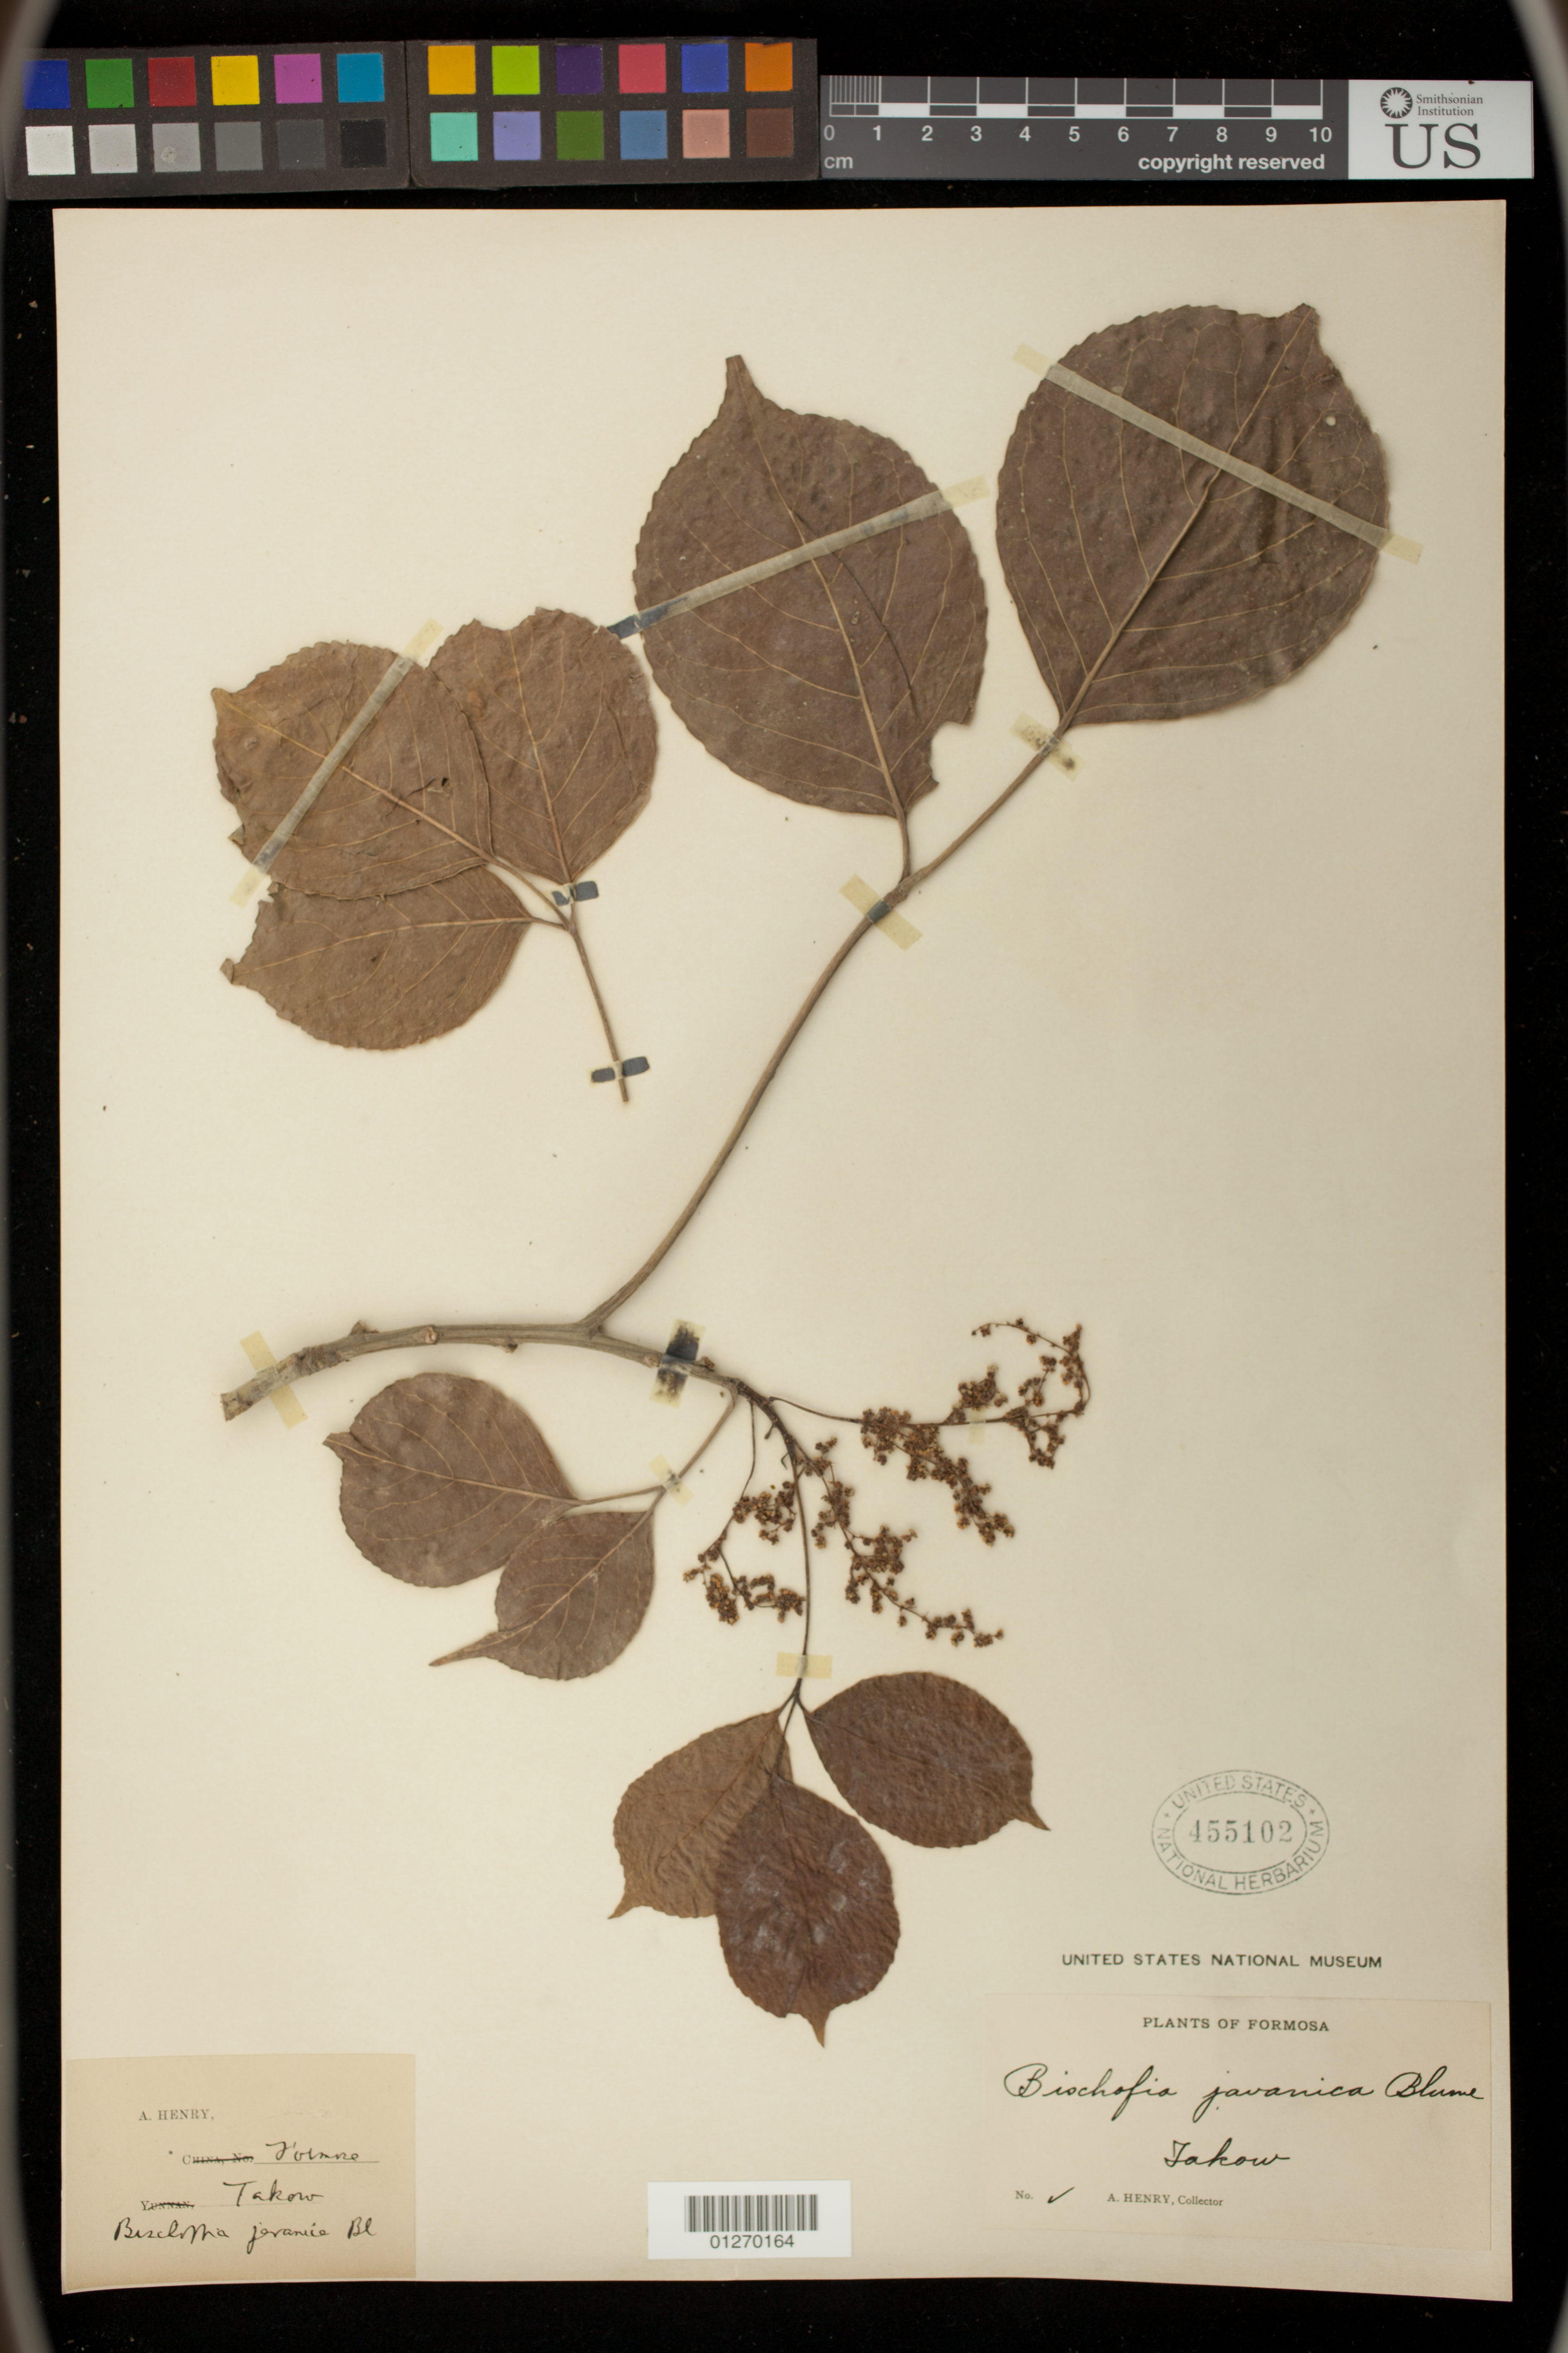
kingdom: Plantae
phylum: Tracheophyta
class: Magnoliopsida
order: Malpighiales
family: Phyllanthaceae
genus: Bischofia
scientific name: Bischofia javanica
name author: Blume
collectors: A. Henry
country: Taiwan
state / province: Kaohsiung City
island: Taiwan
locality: Formore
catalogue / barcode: US 455102